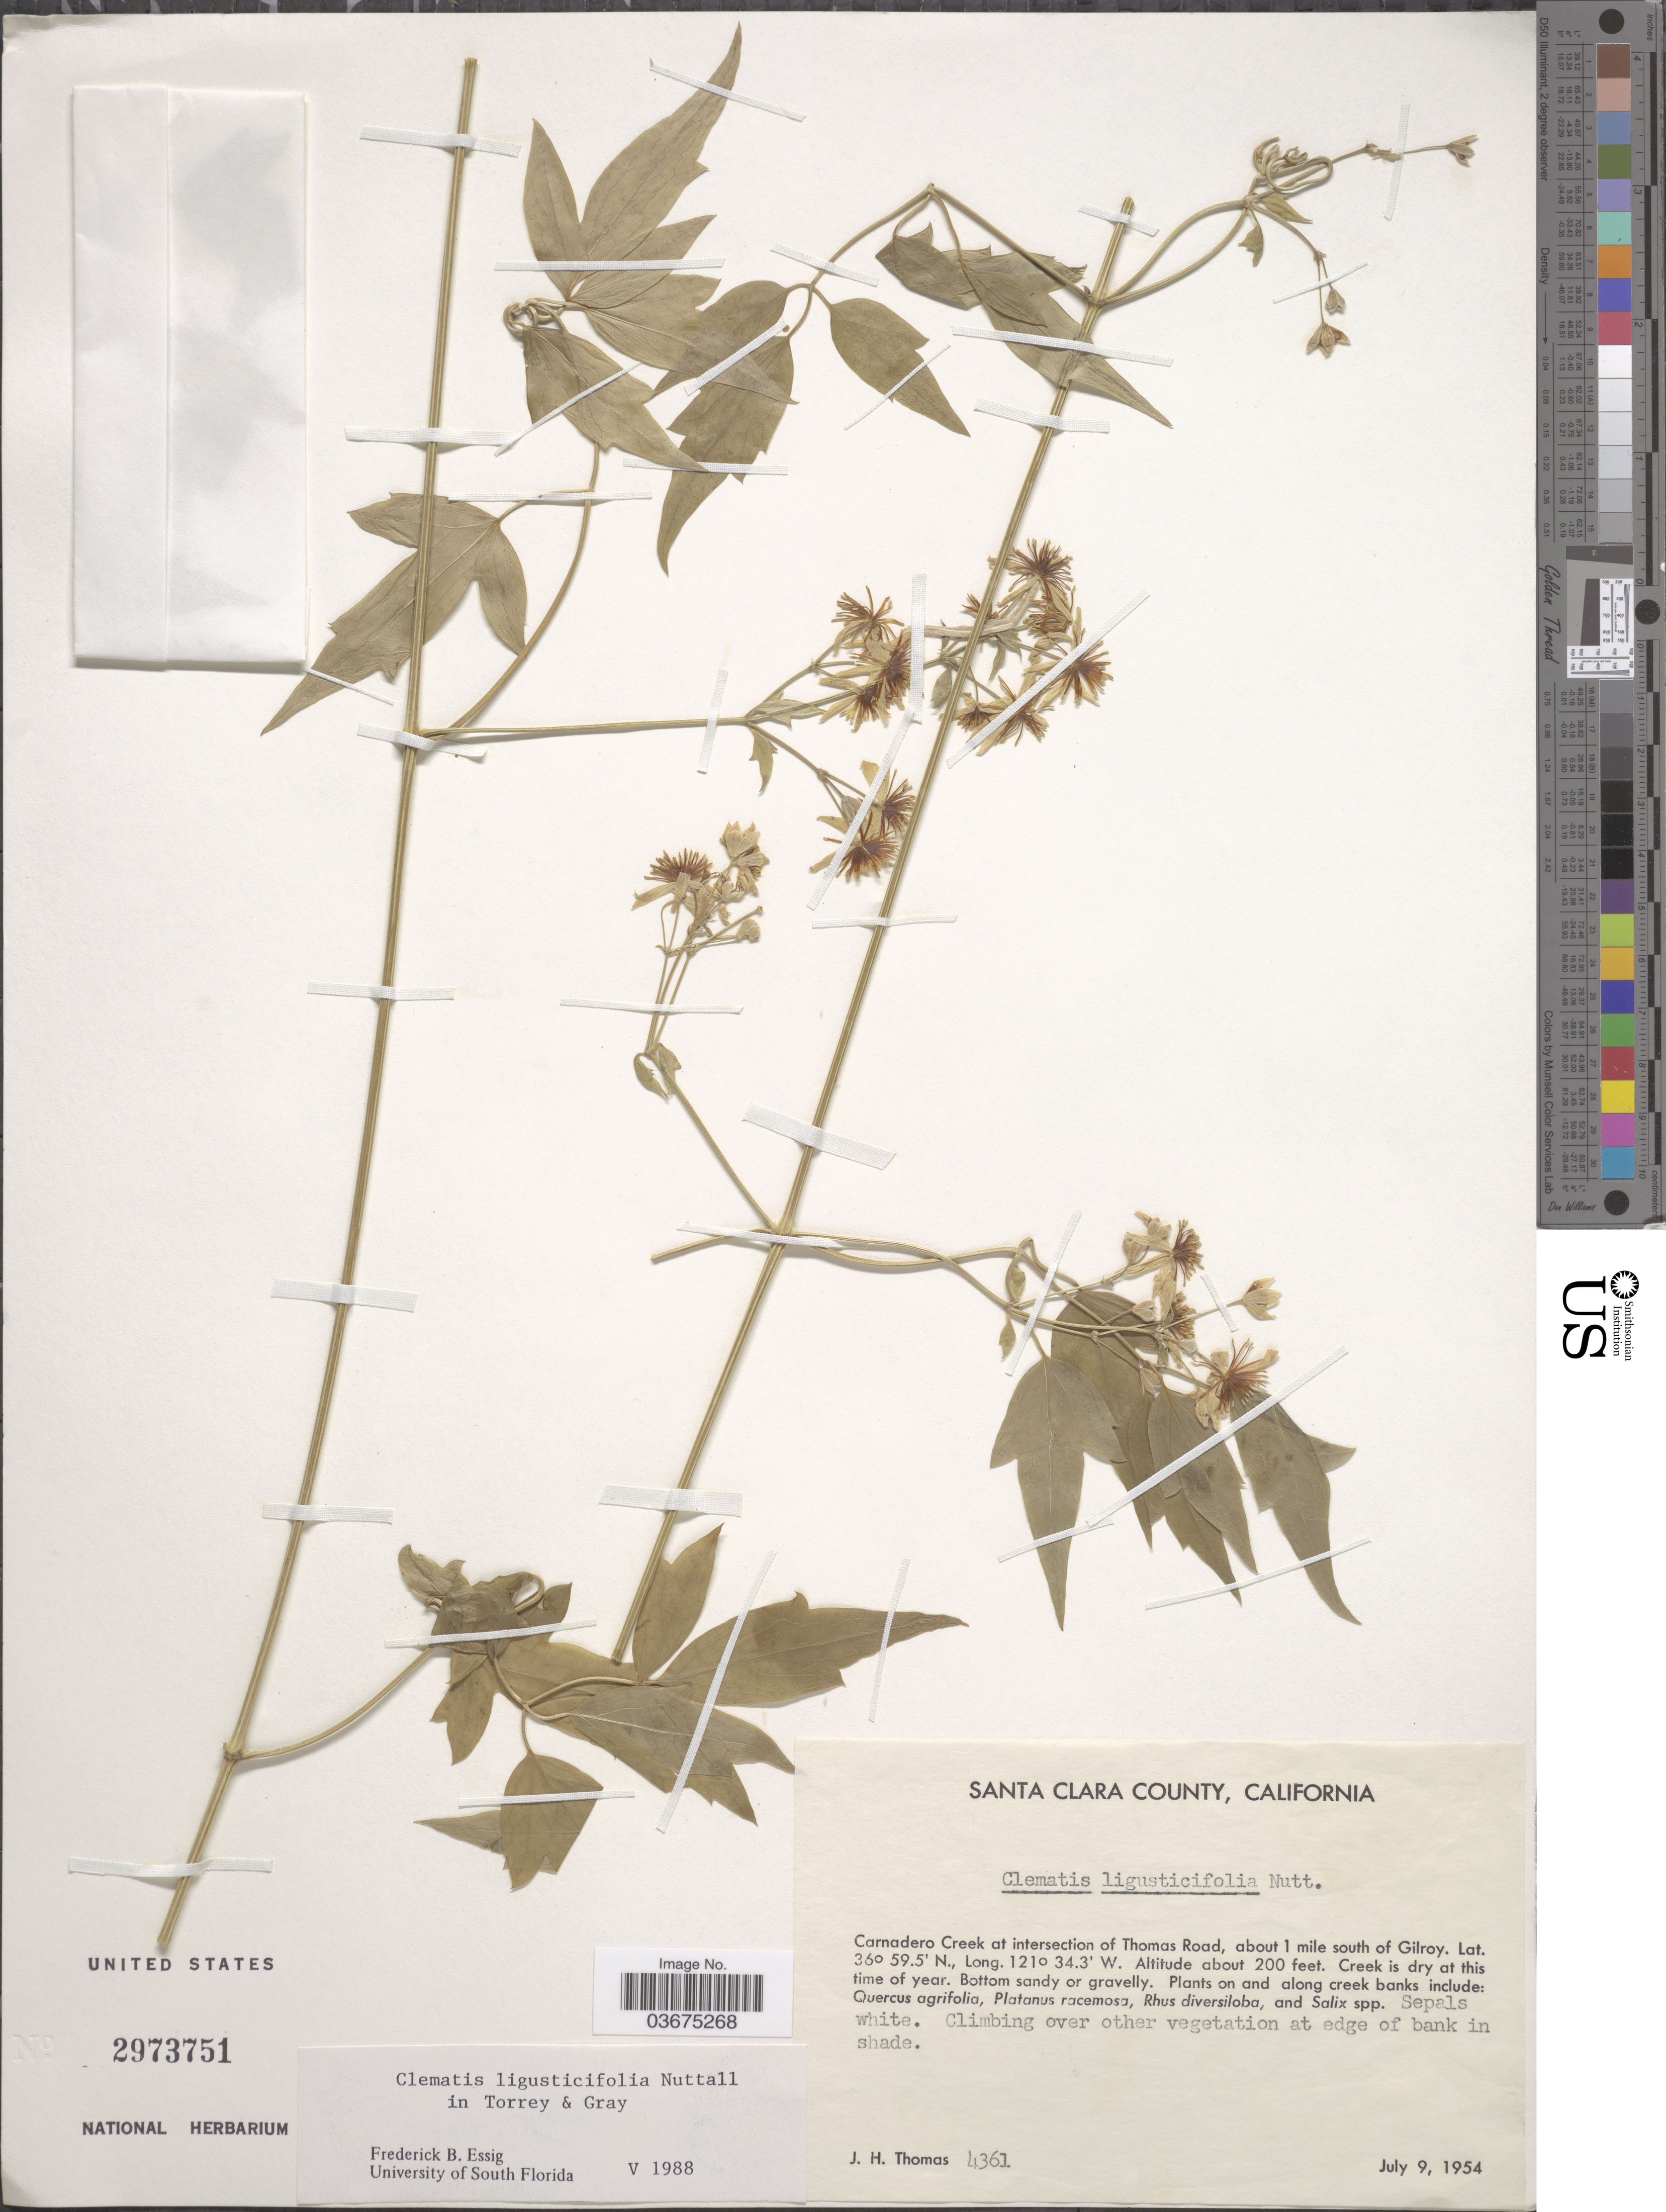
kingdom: Plantae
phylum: Tracheophyta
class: Magnoliopsida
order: Ranunculales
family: Ranunculaceae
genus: Clematis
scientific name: Clematis ligusticifolia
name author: Nutt.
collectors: J. H. Thomas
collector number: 4361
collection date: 1954-07-09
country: United States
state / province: California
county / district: Santa Clara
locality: Santa Clara County. Carnadero Creek at intersection of Thomas Road, about 1 mile south of Gilroy.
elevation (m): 61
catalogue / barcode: US 2973751